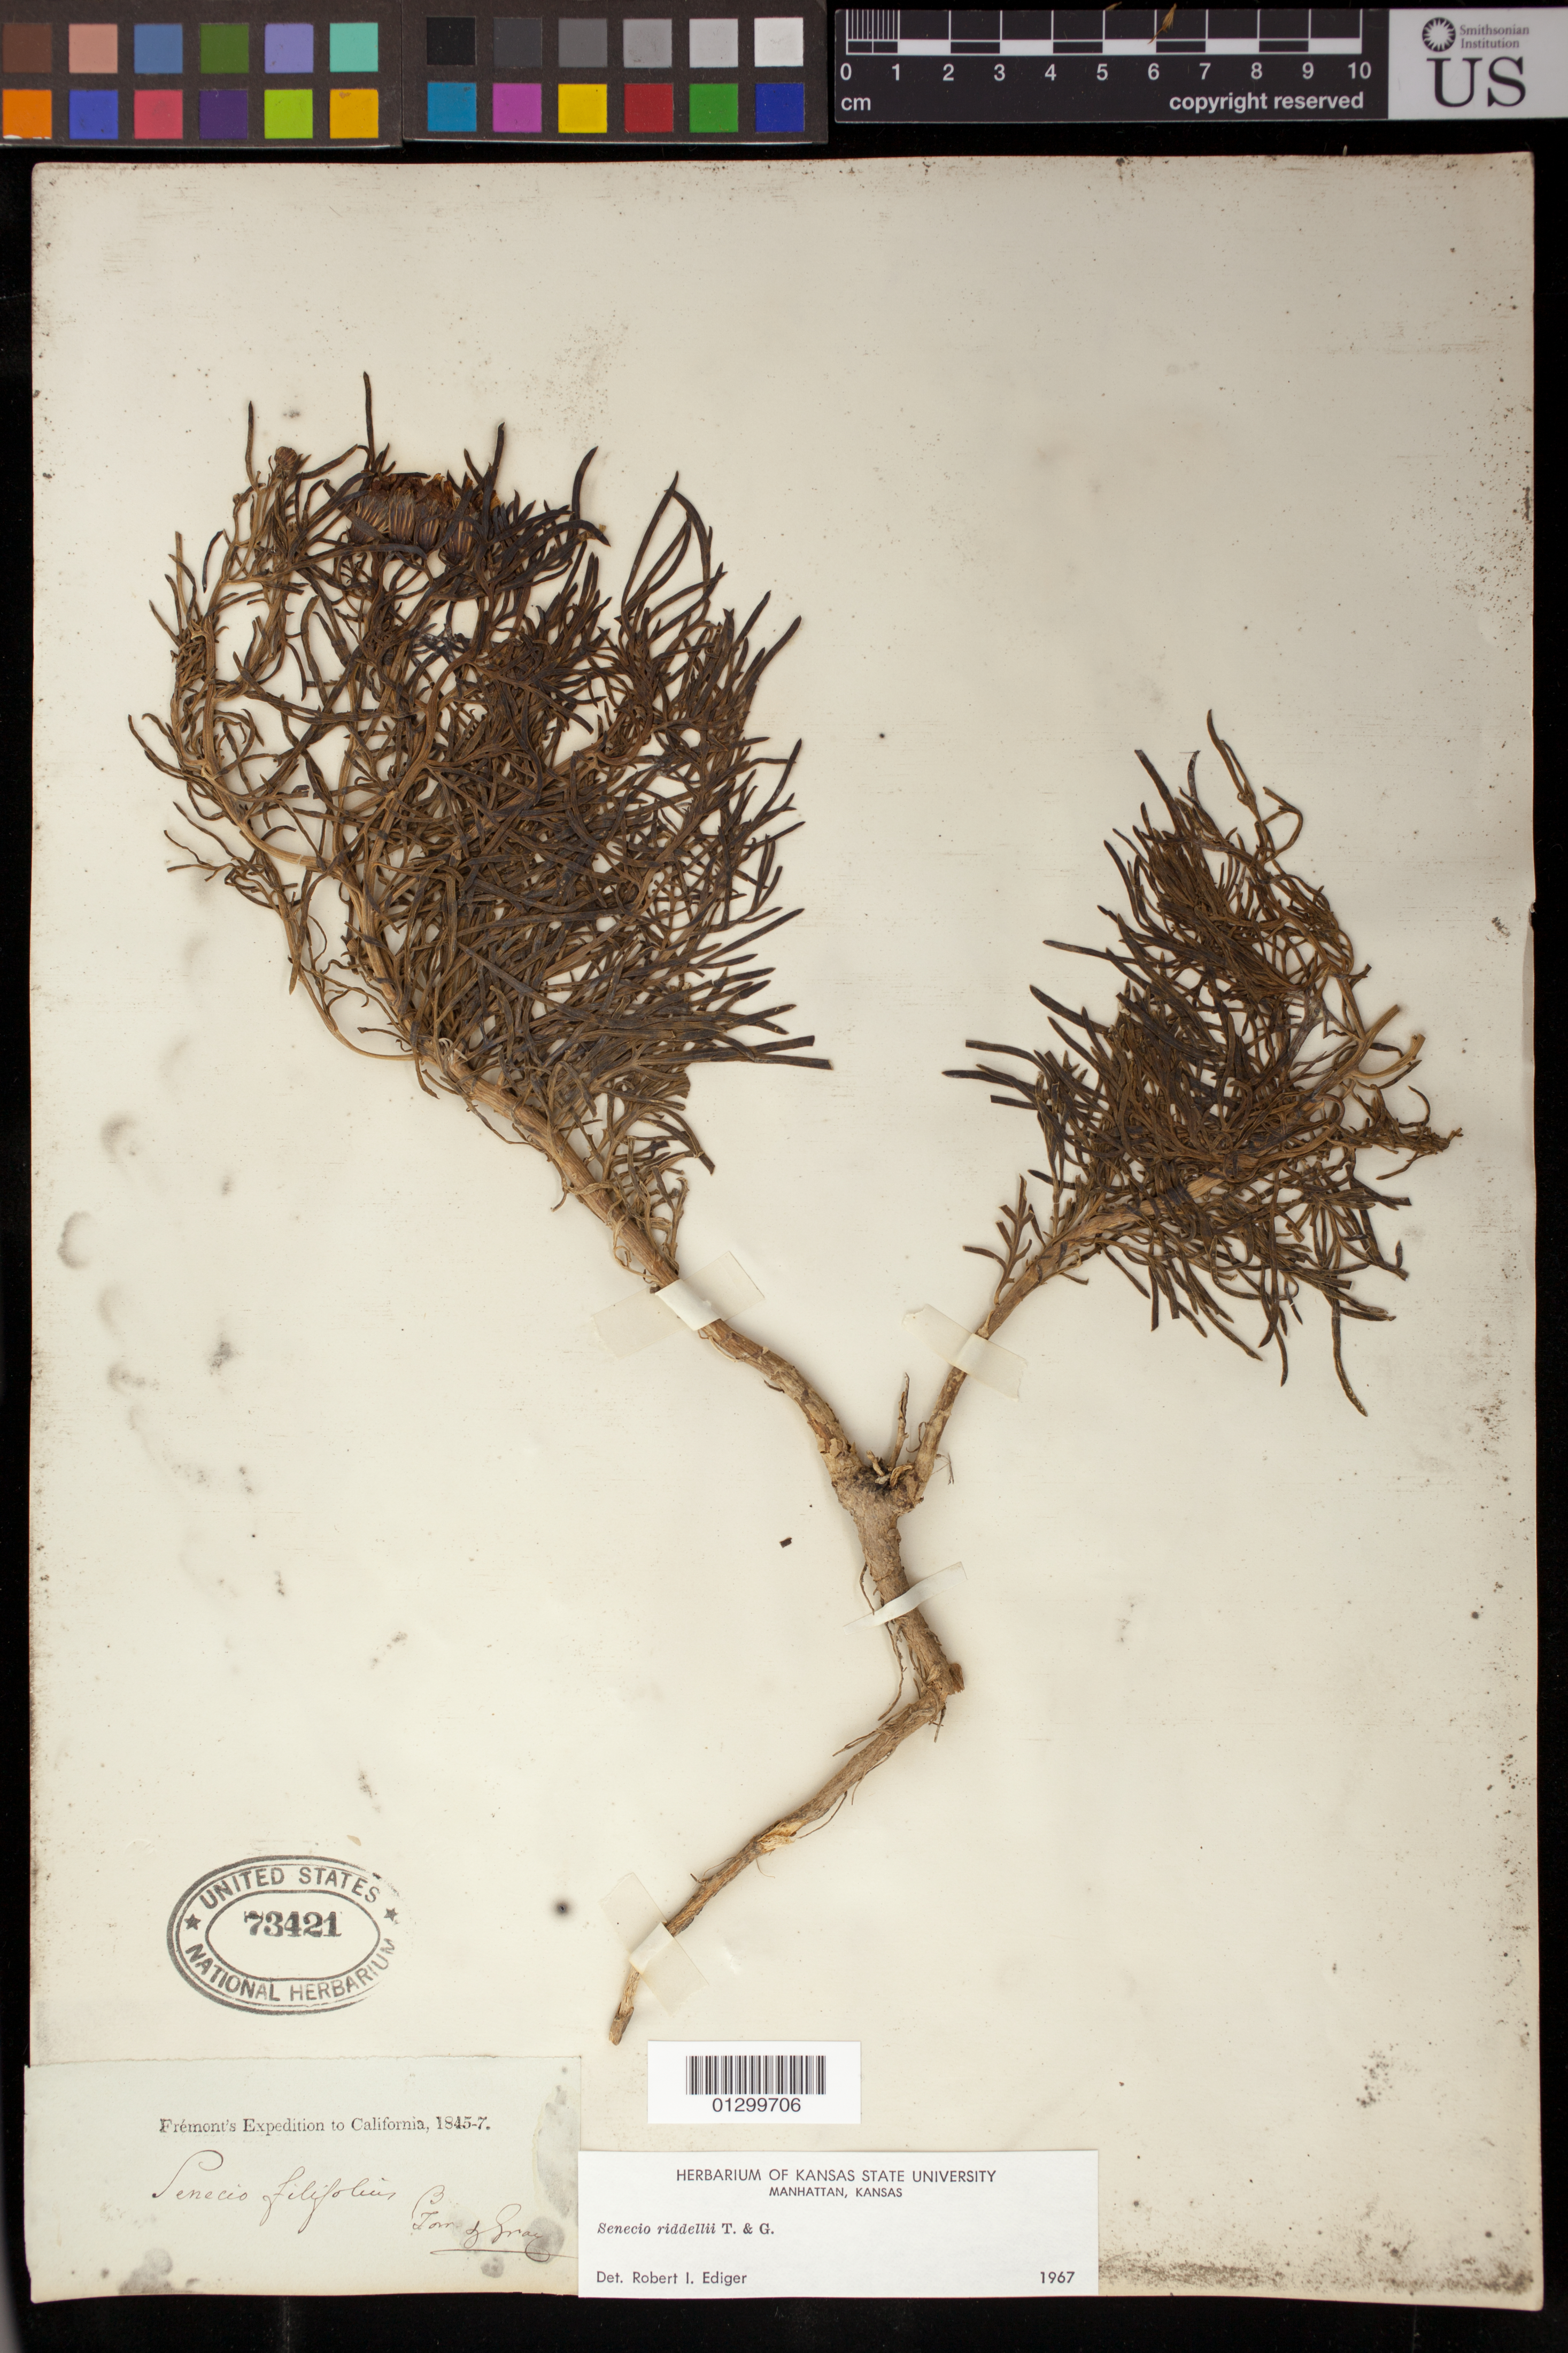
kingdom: Plantae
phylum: Tracheophyta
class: Magnoliopsida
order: Asterales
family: Asteraceae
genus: Senecio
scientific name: Senecio riddellii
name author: Torr. & A. Gray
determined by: Ediger, R. I.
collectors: J. C. Frémont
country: United States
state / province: California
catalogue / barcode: US 73421